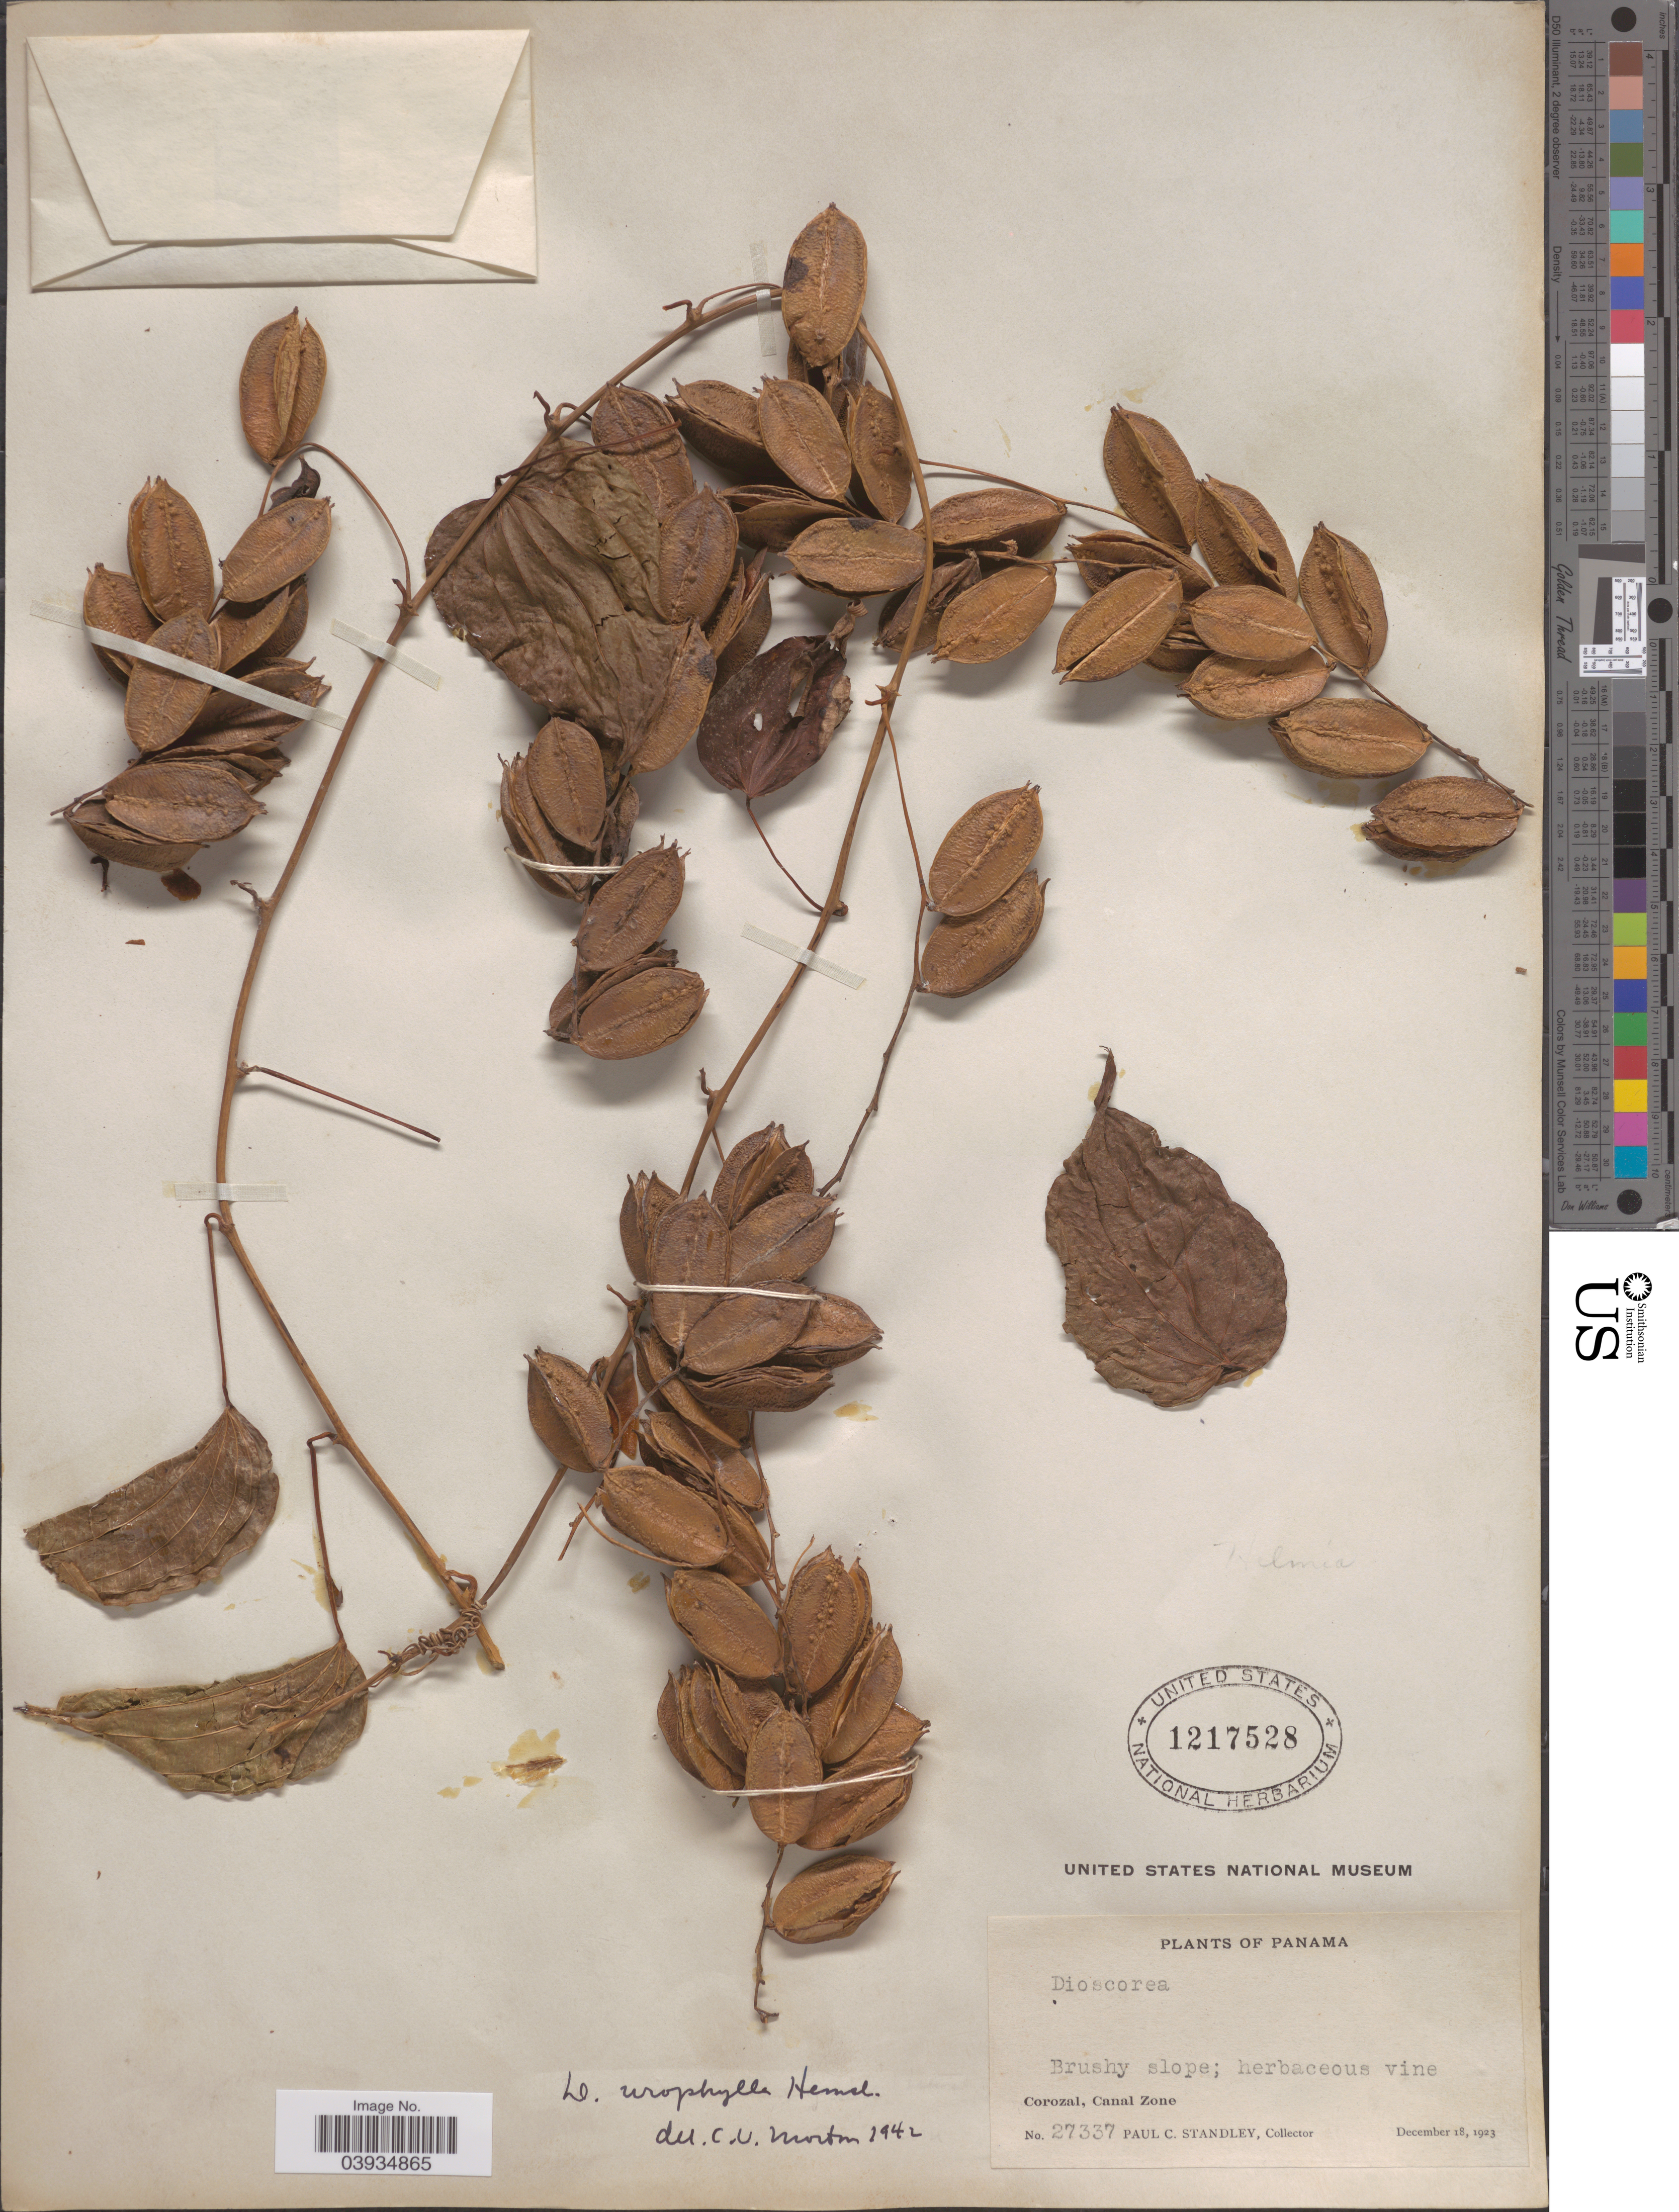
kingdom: Plantae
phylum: Tracheophyta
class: Liliopsida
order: Dioscoreales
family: Dioscoreaceae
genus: Dioscorea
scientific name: Dioscorea urophylla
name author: Hemsl.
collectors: P. C. Standley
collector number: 27337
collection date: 1923-12-18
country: Panama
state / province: Colón / Panamá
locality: Corozal, Canal Zone.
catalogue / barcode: US 1217528